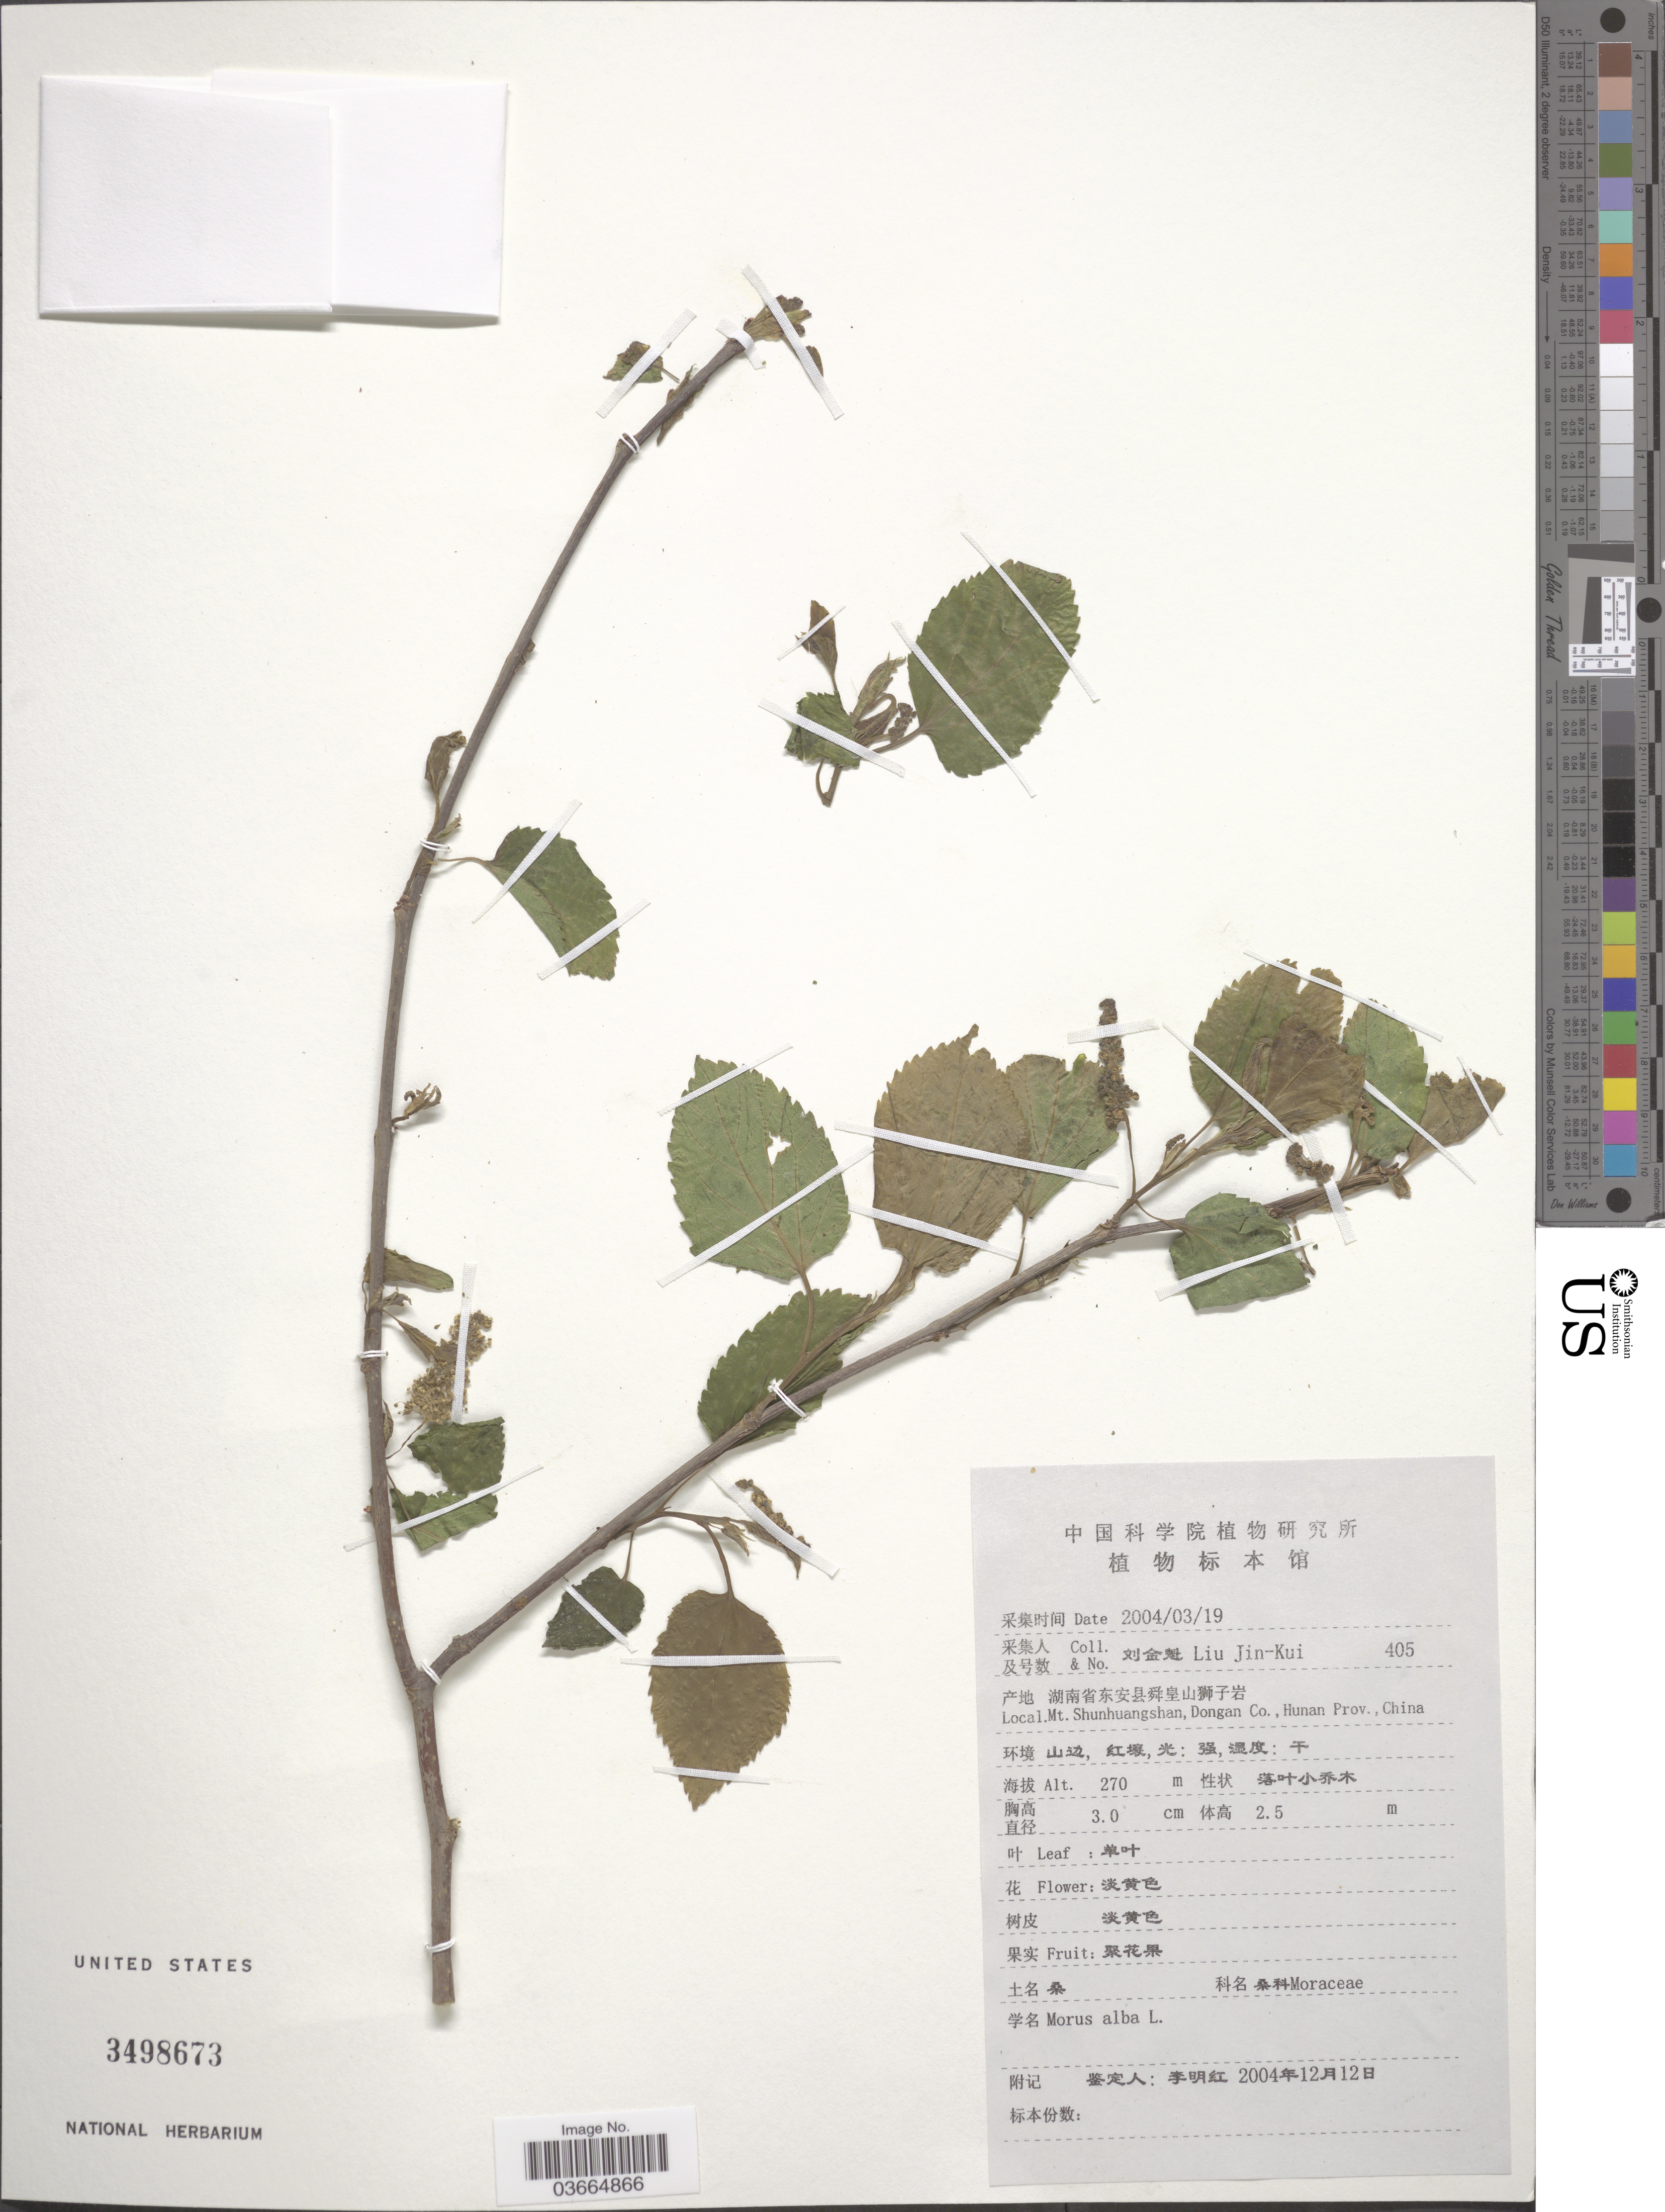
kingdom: Plantae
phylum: Tracheophyta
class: Magnoliopsida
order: Rosales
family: Moraceae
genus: Morus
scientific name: Morus alba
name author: L.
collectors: Liu Jin-Kui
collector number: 405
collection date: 2004-03-19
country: China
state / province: Hunan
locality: Mt. Shunhuangshan, Dongan Co., Hunan Prov.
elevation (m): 270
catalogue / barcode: US 3498673